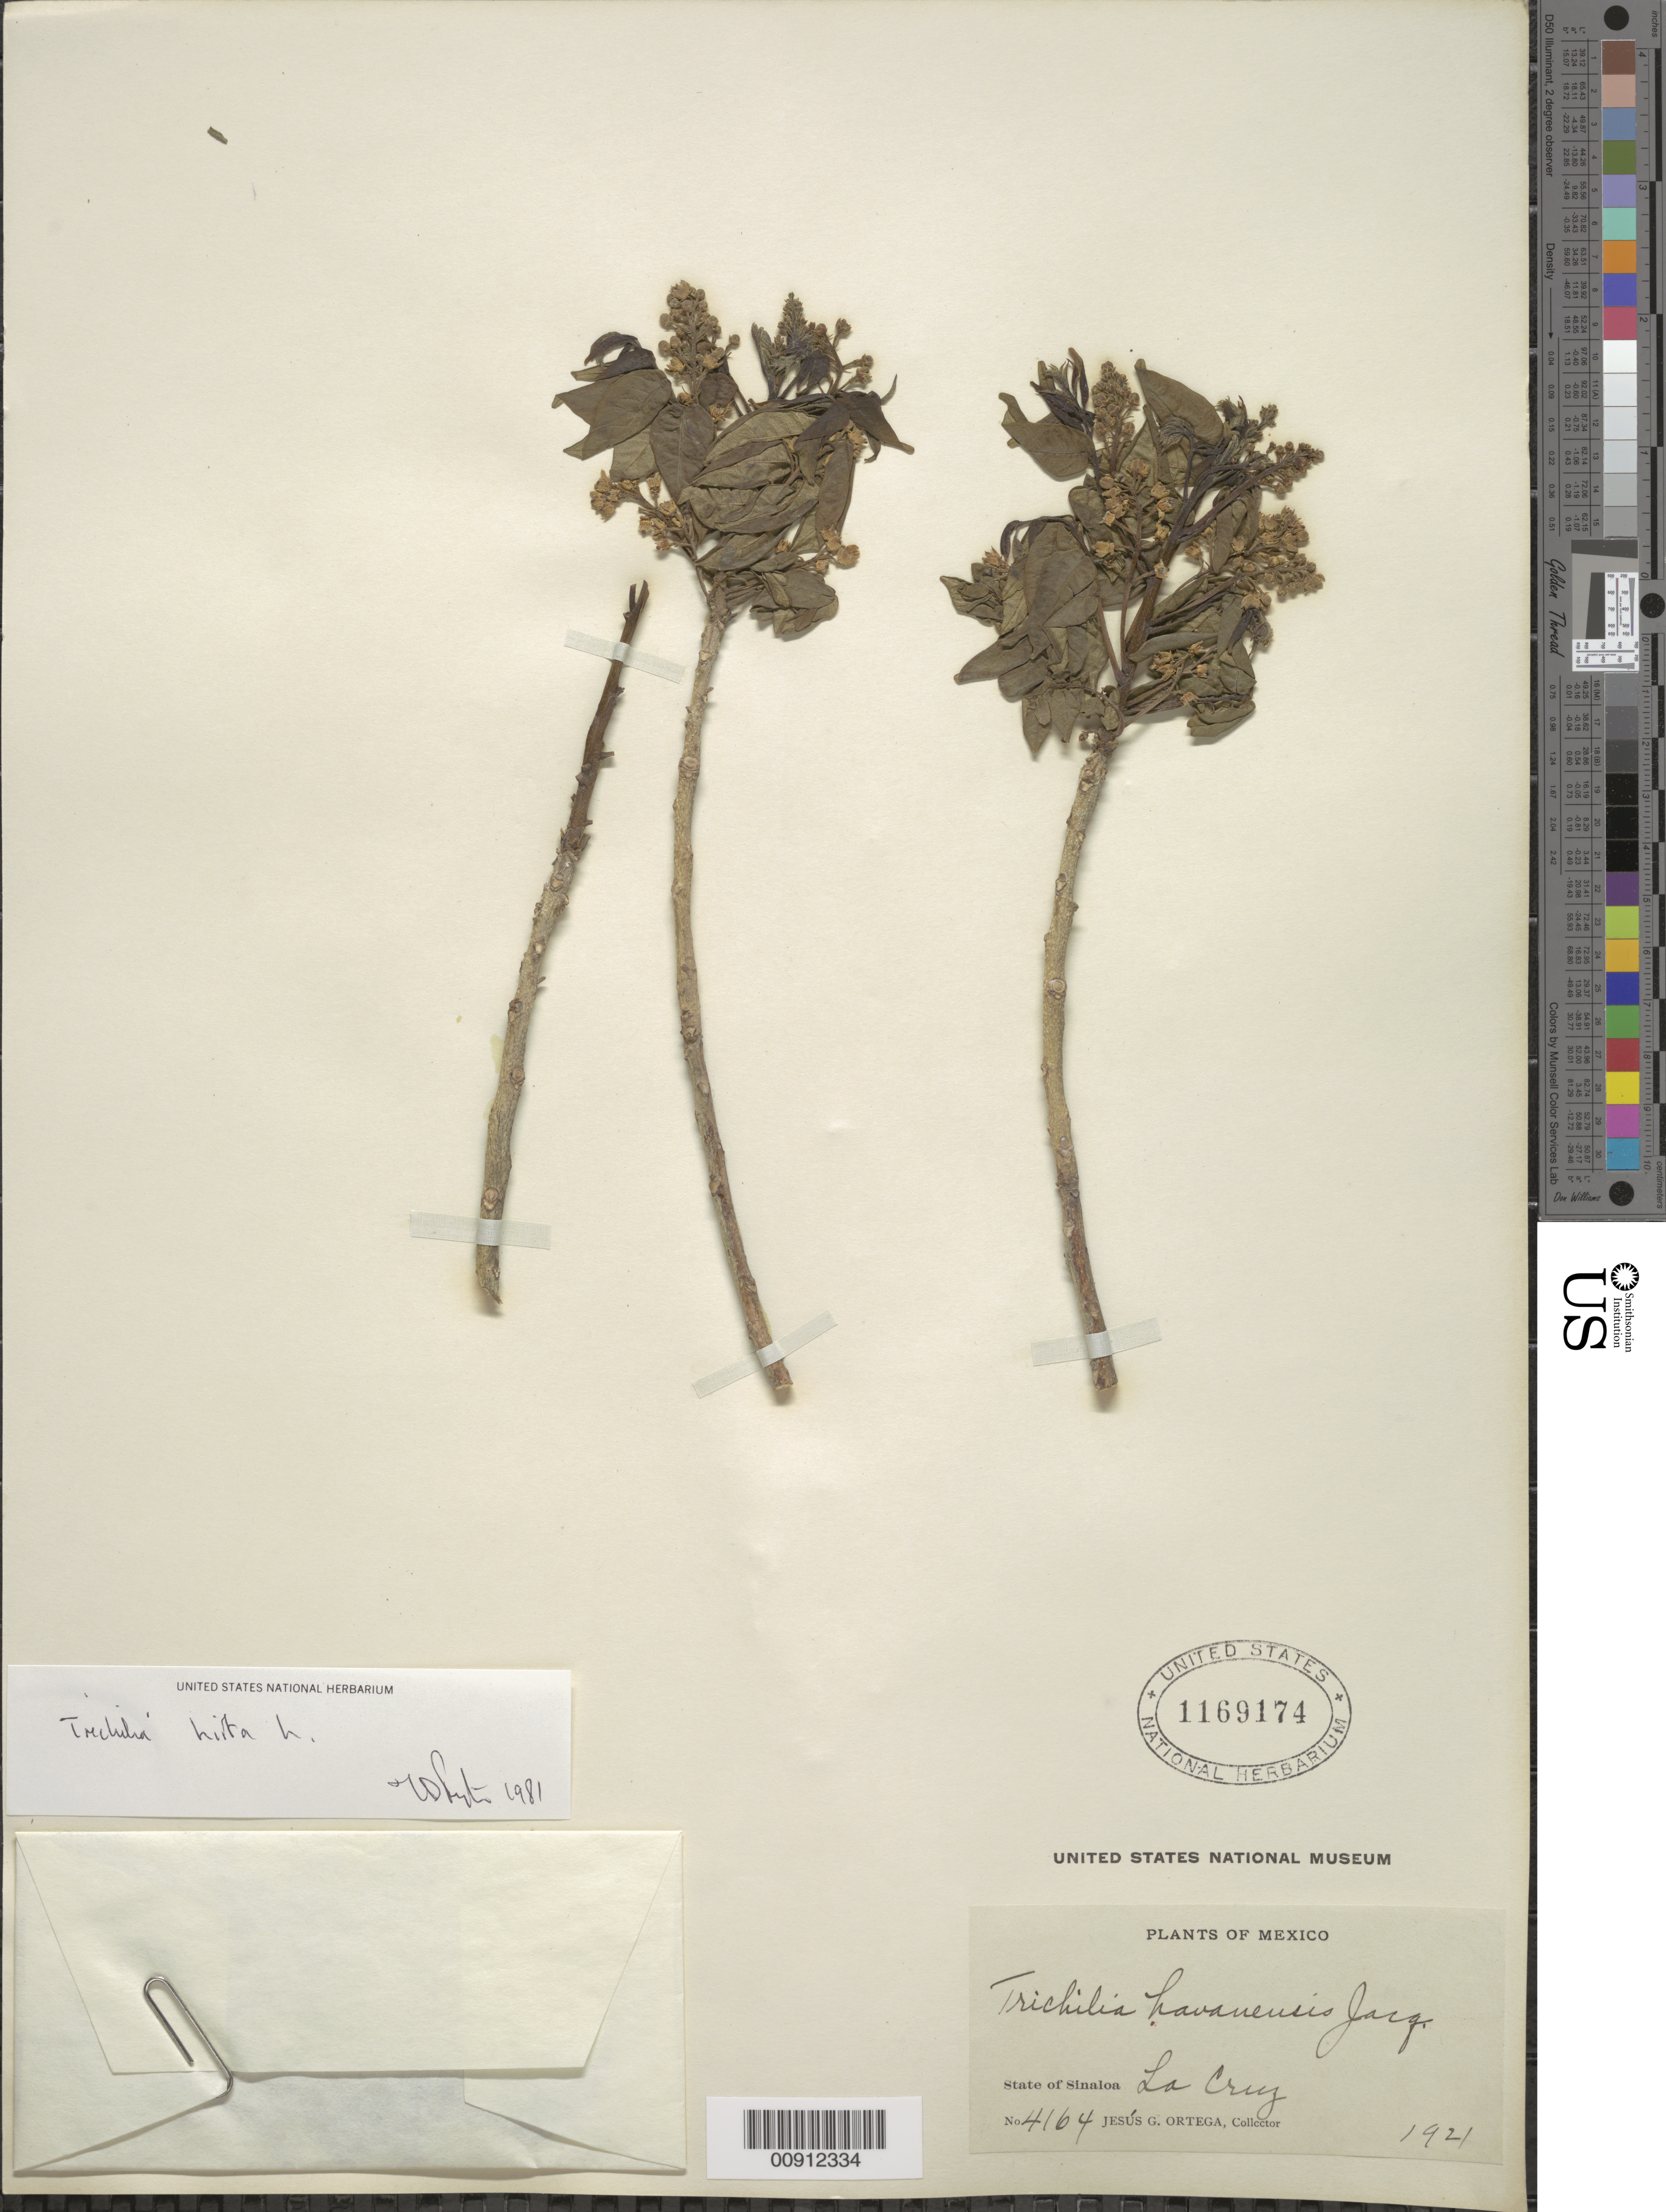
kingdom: Plantae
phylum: Tracheophyta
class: Magnoliopsida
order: Sapindales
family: Meliaceae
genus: Trichilia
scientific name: Trichilia hirta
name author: L.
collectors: J. Ortega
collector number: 4164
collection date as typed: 1921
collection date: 1921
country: Mexico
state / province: Sinaloa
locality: State of Sinaloa: La Cruz.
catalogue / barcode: US 1169174